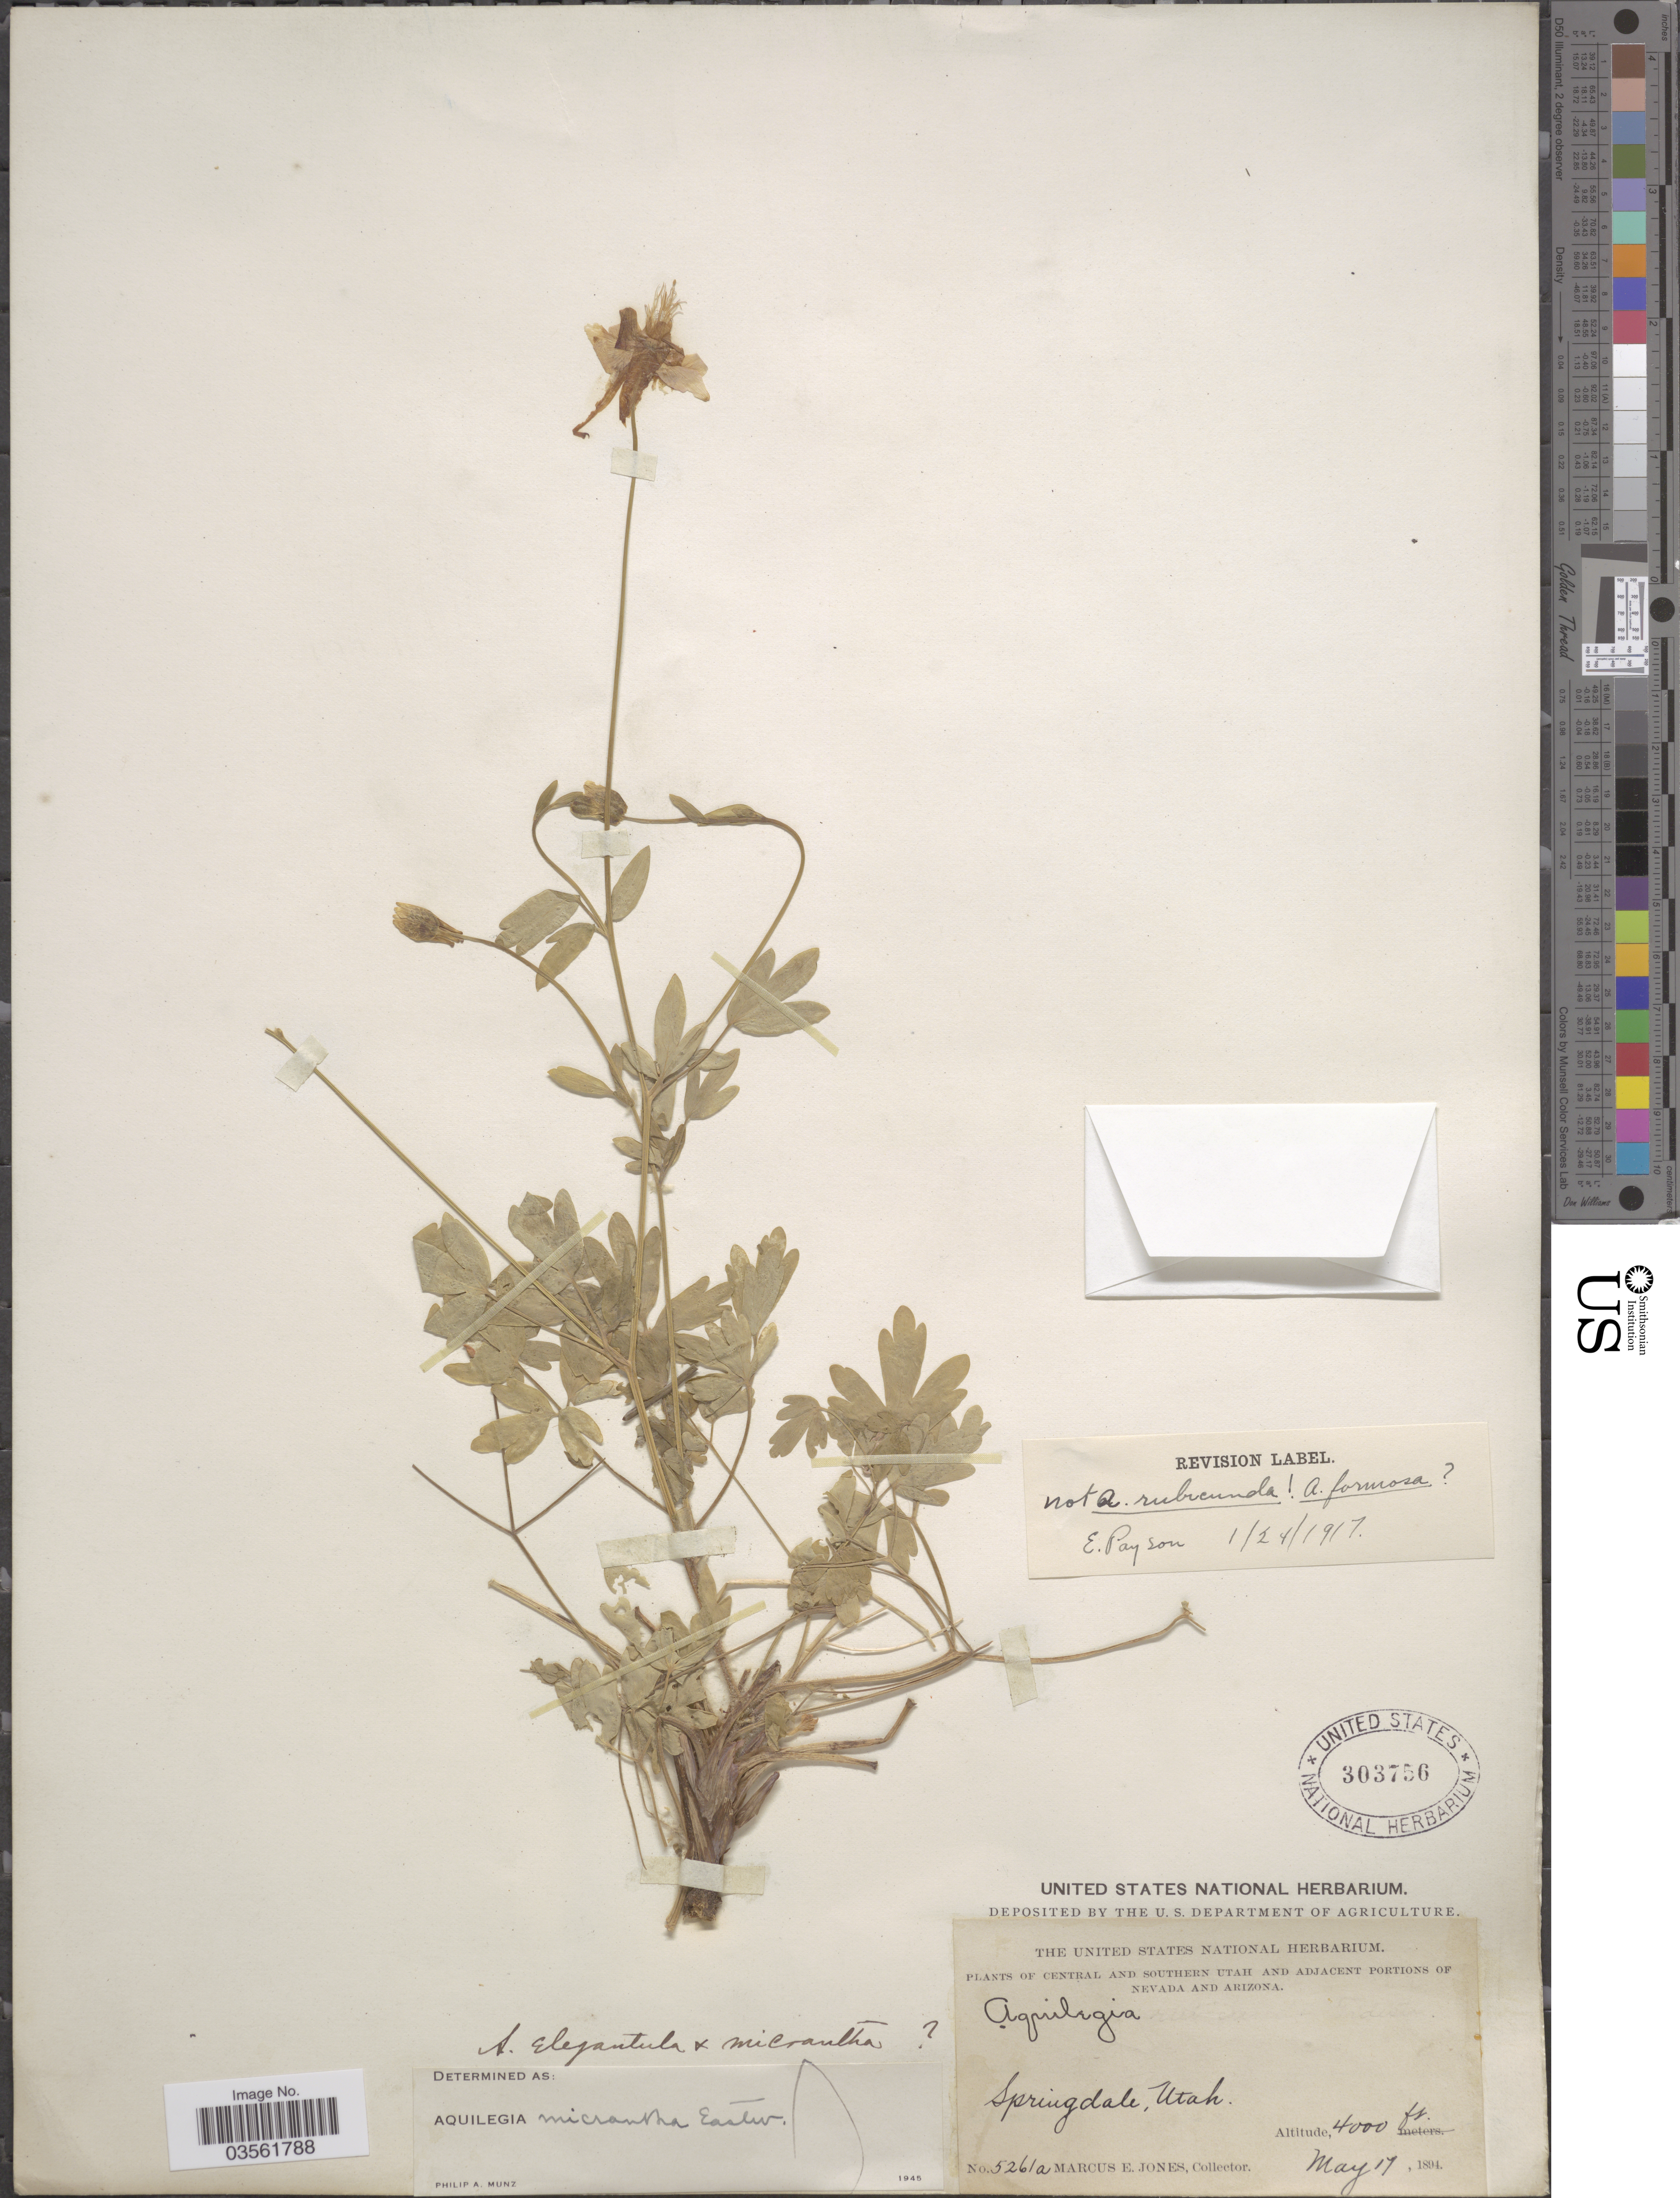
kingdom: Plantae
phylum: Tracheophyta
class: Magnoliopsida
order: Ranunculales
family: Ranunculaceae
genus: Aquilegia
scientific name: Aquilegia micrantha var. mancosana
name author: Eastw.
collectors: M. E. Jones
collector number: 5261a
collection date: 1894-05-17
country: United States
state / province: Utah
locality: Central and Southern Utah. Springdale.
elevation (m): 1219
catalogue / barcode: US 303756